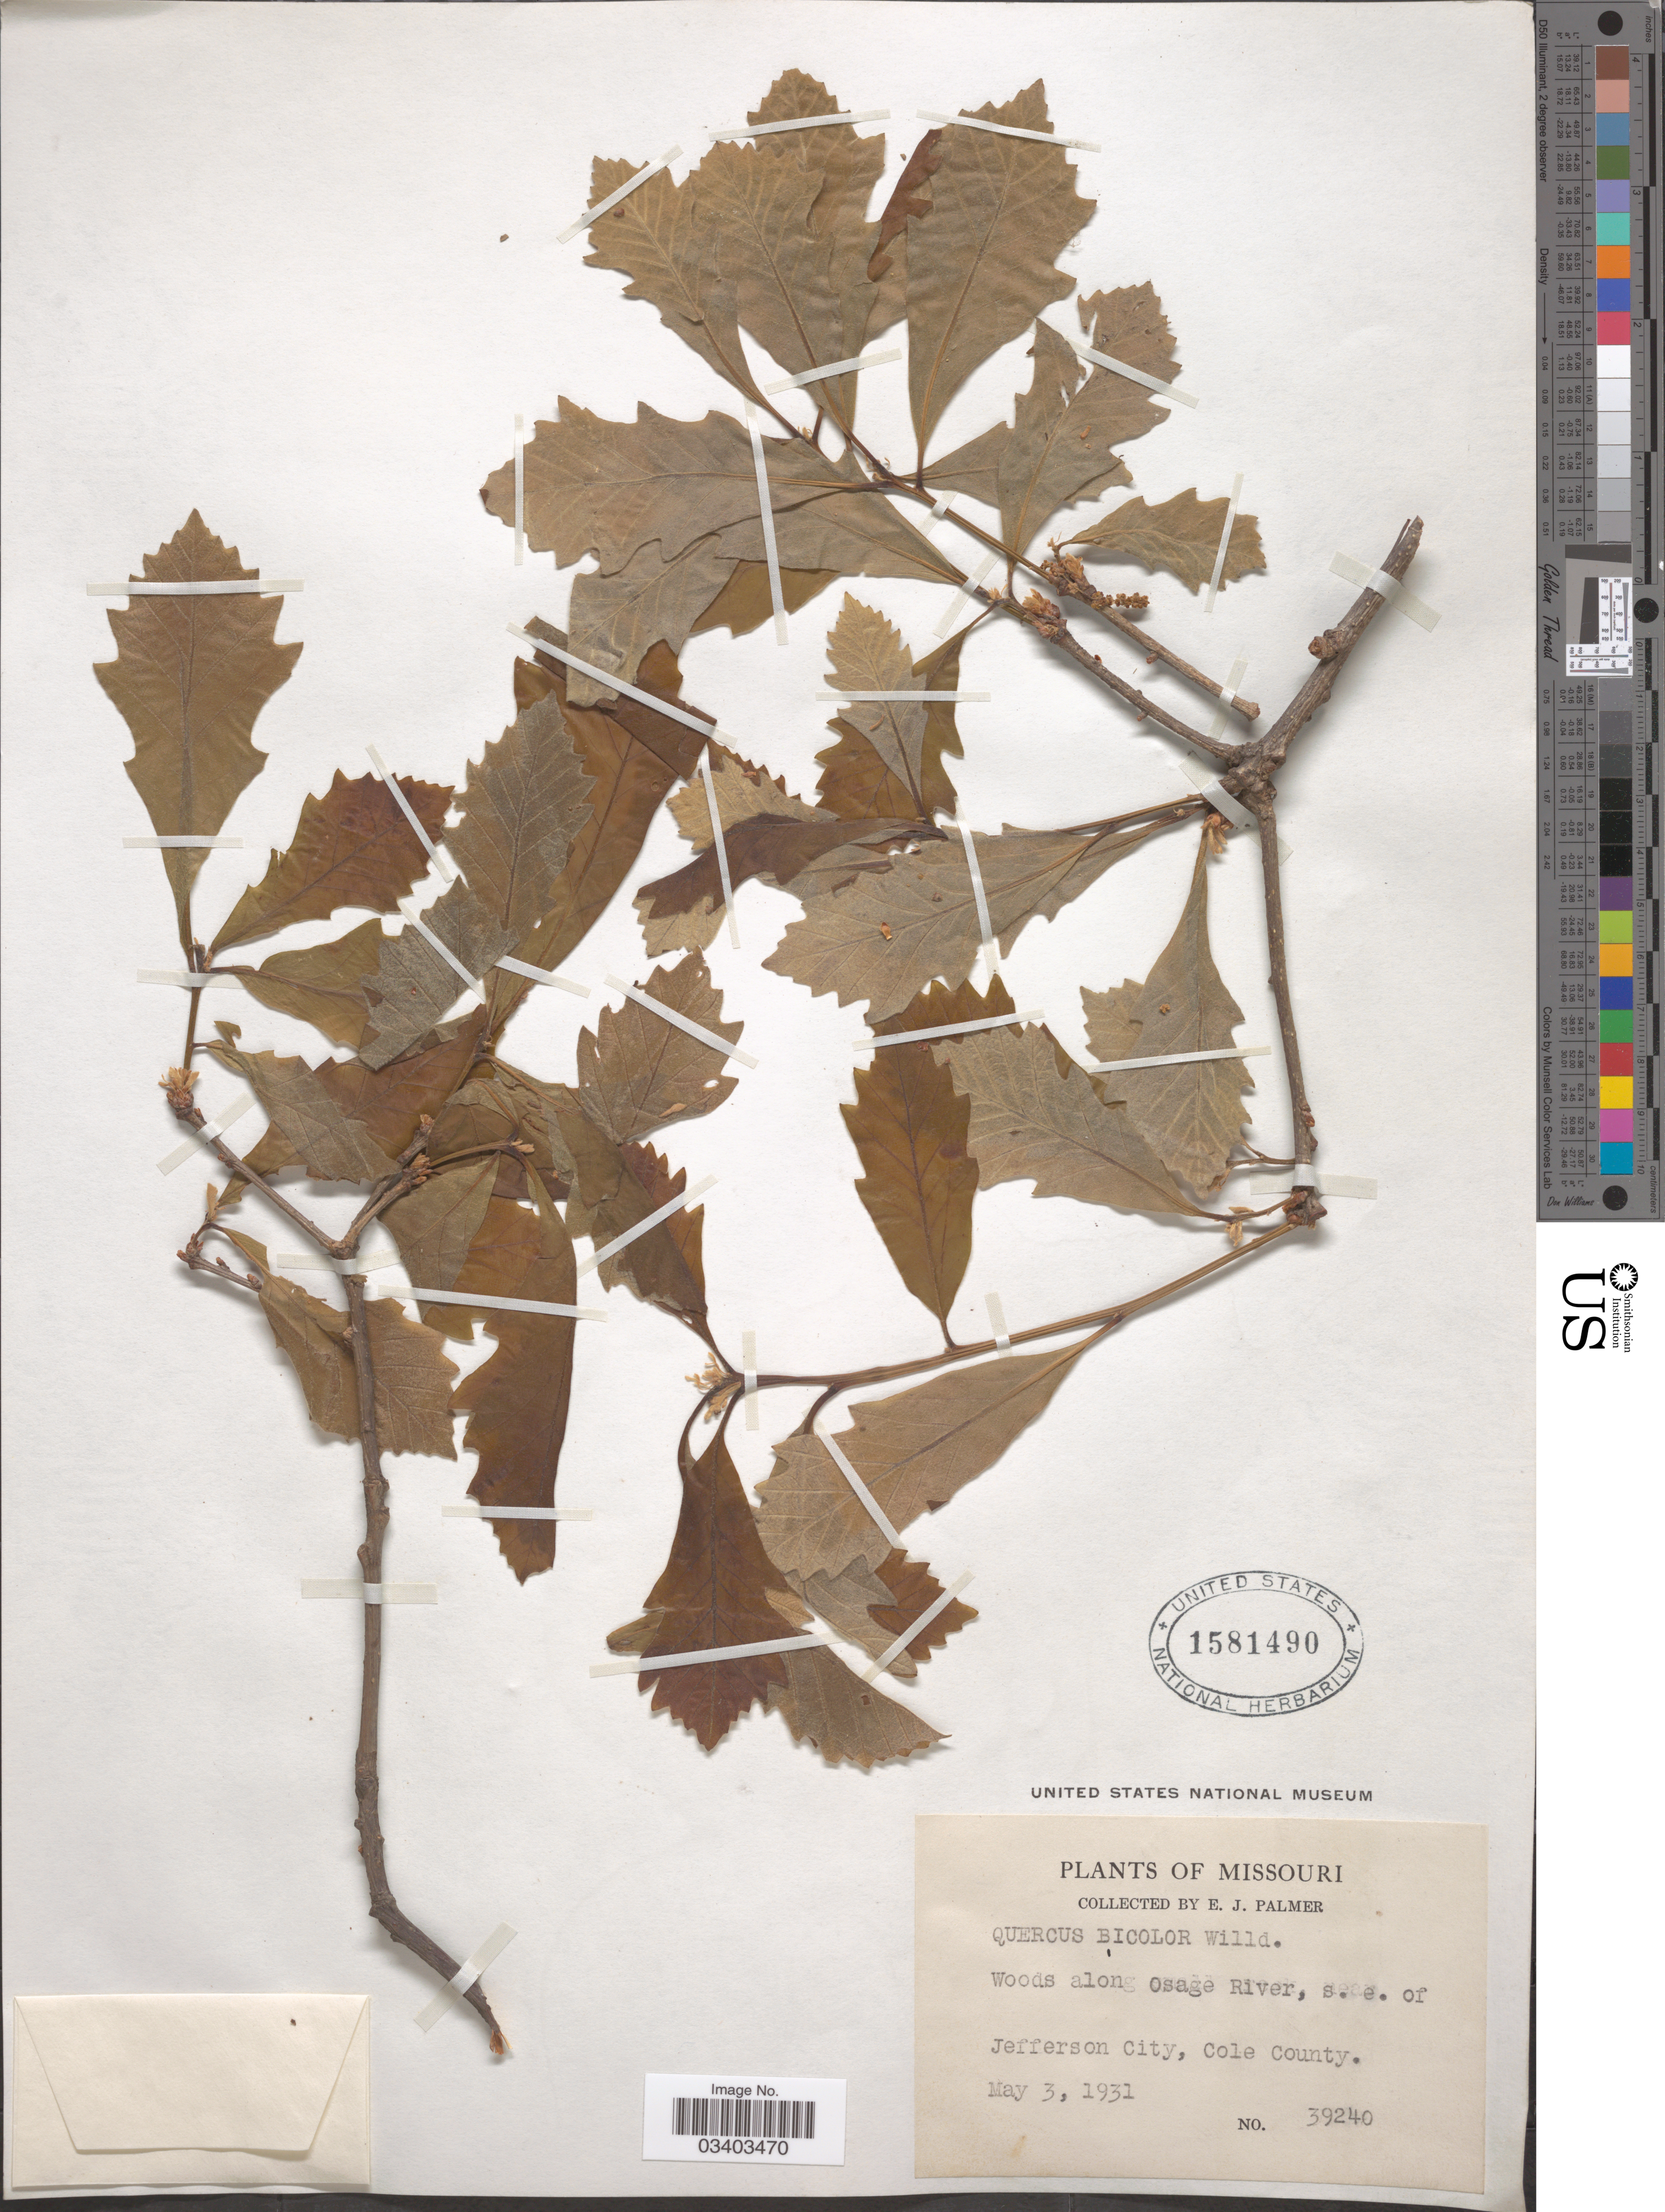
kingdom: Plantae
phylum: Tracheophyta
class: Magnoliopsida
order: Fagales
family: Fagaceae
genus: Quercus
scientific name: Quercus bicolor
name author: Willd.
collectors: E. J. Palmer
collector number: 39240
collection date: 1931-05-03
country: United States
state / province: Missouri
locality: Woods along Osage River, s.e. of Jefferson City, Cole county.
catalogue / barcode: US 1581490